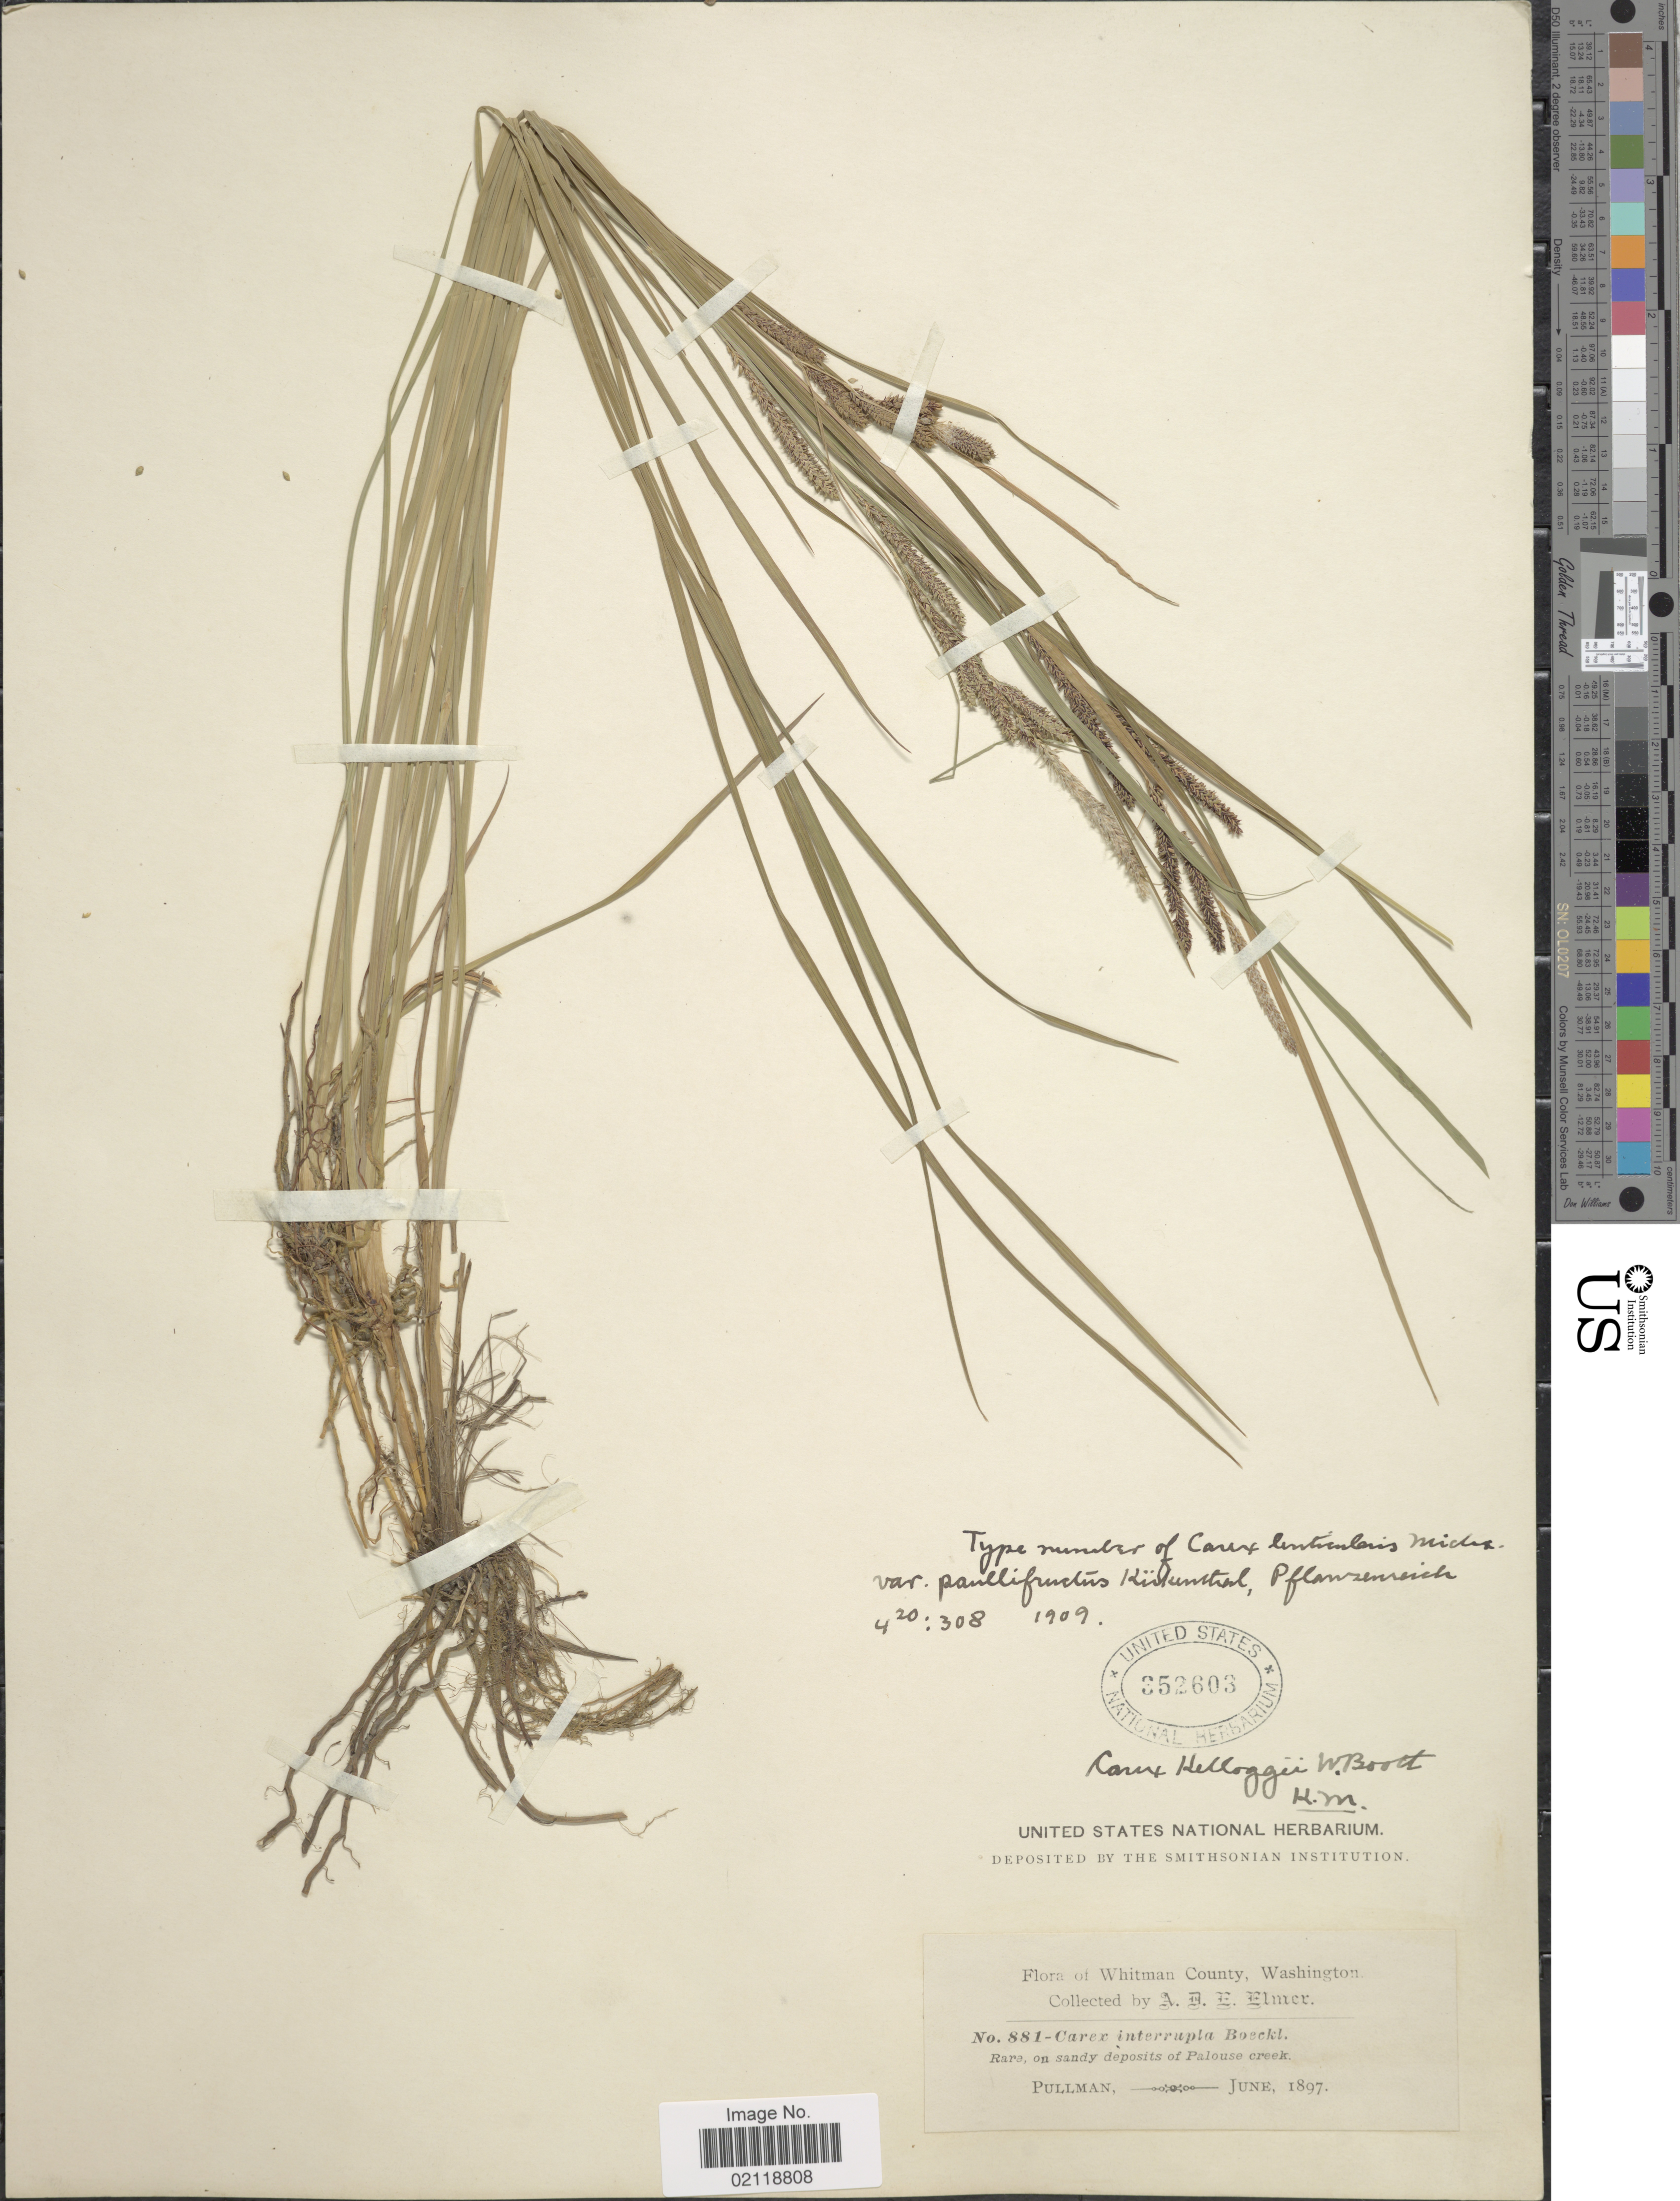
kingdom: Plantae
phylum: Tracheophyta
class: Liliopsida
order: Poales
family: Cyperaceae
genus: Carex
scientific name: Carex kelloggii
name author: W. Boott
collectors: A. D. E. Elmer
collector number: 881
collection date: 1897-06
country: United States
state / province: Washington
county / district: Whitman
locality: Whitman County, rare, on sandy deposits of Palouse creek, Pullman.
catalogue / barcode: US 352603